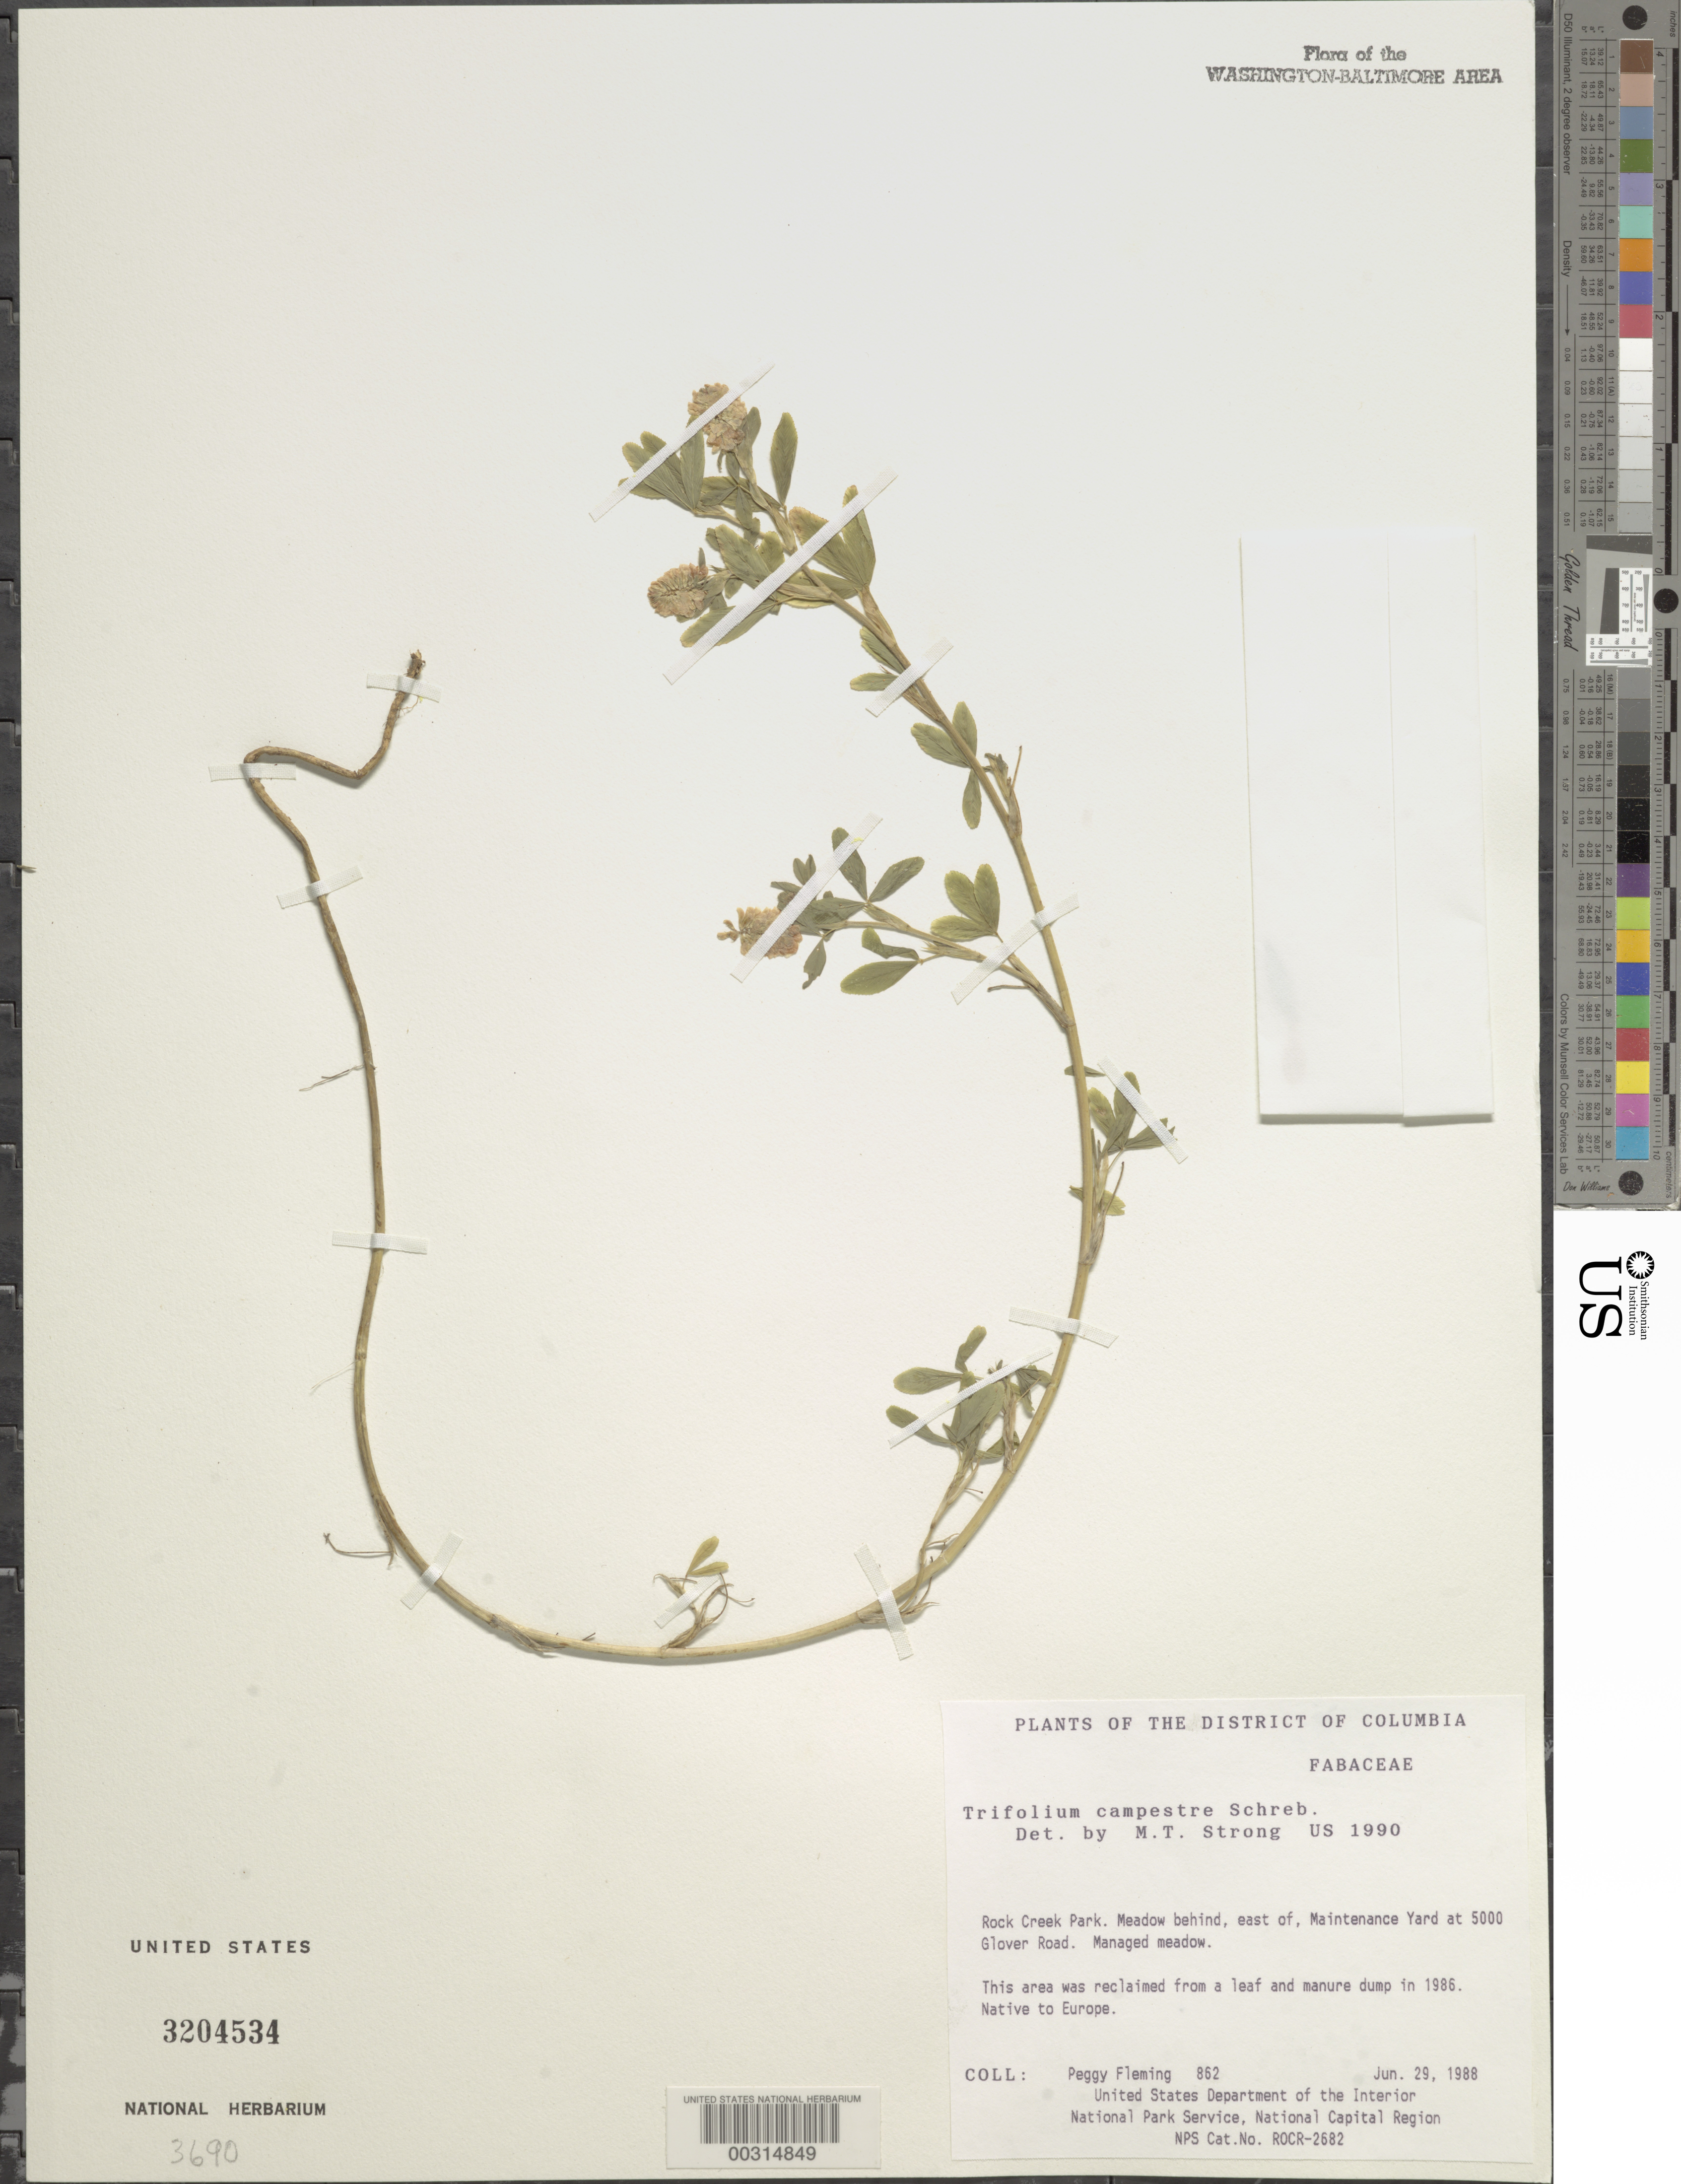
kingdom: Plantae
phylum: Tracheophyta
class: Magnoliopsida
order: Fabales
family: Fabaceae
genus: Trifolium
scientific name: Trifolium campestre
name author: Schreb.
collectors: P. Fleming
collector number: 862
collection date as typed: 29 Jun 1988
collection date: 1988-06-29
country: United States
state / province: District of Columbia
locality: Rock Creek Park, meadow behind Maintenance Yard at 5000 Glover Rd Rock Creek Park and vicinity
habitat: Managed meadow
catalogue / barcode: US 3204534